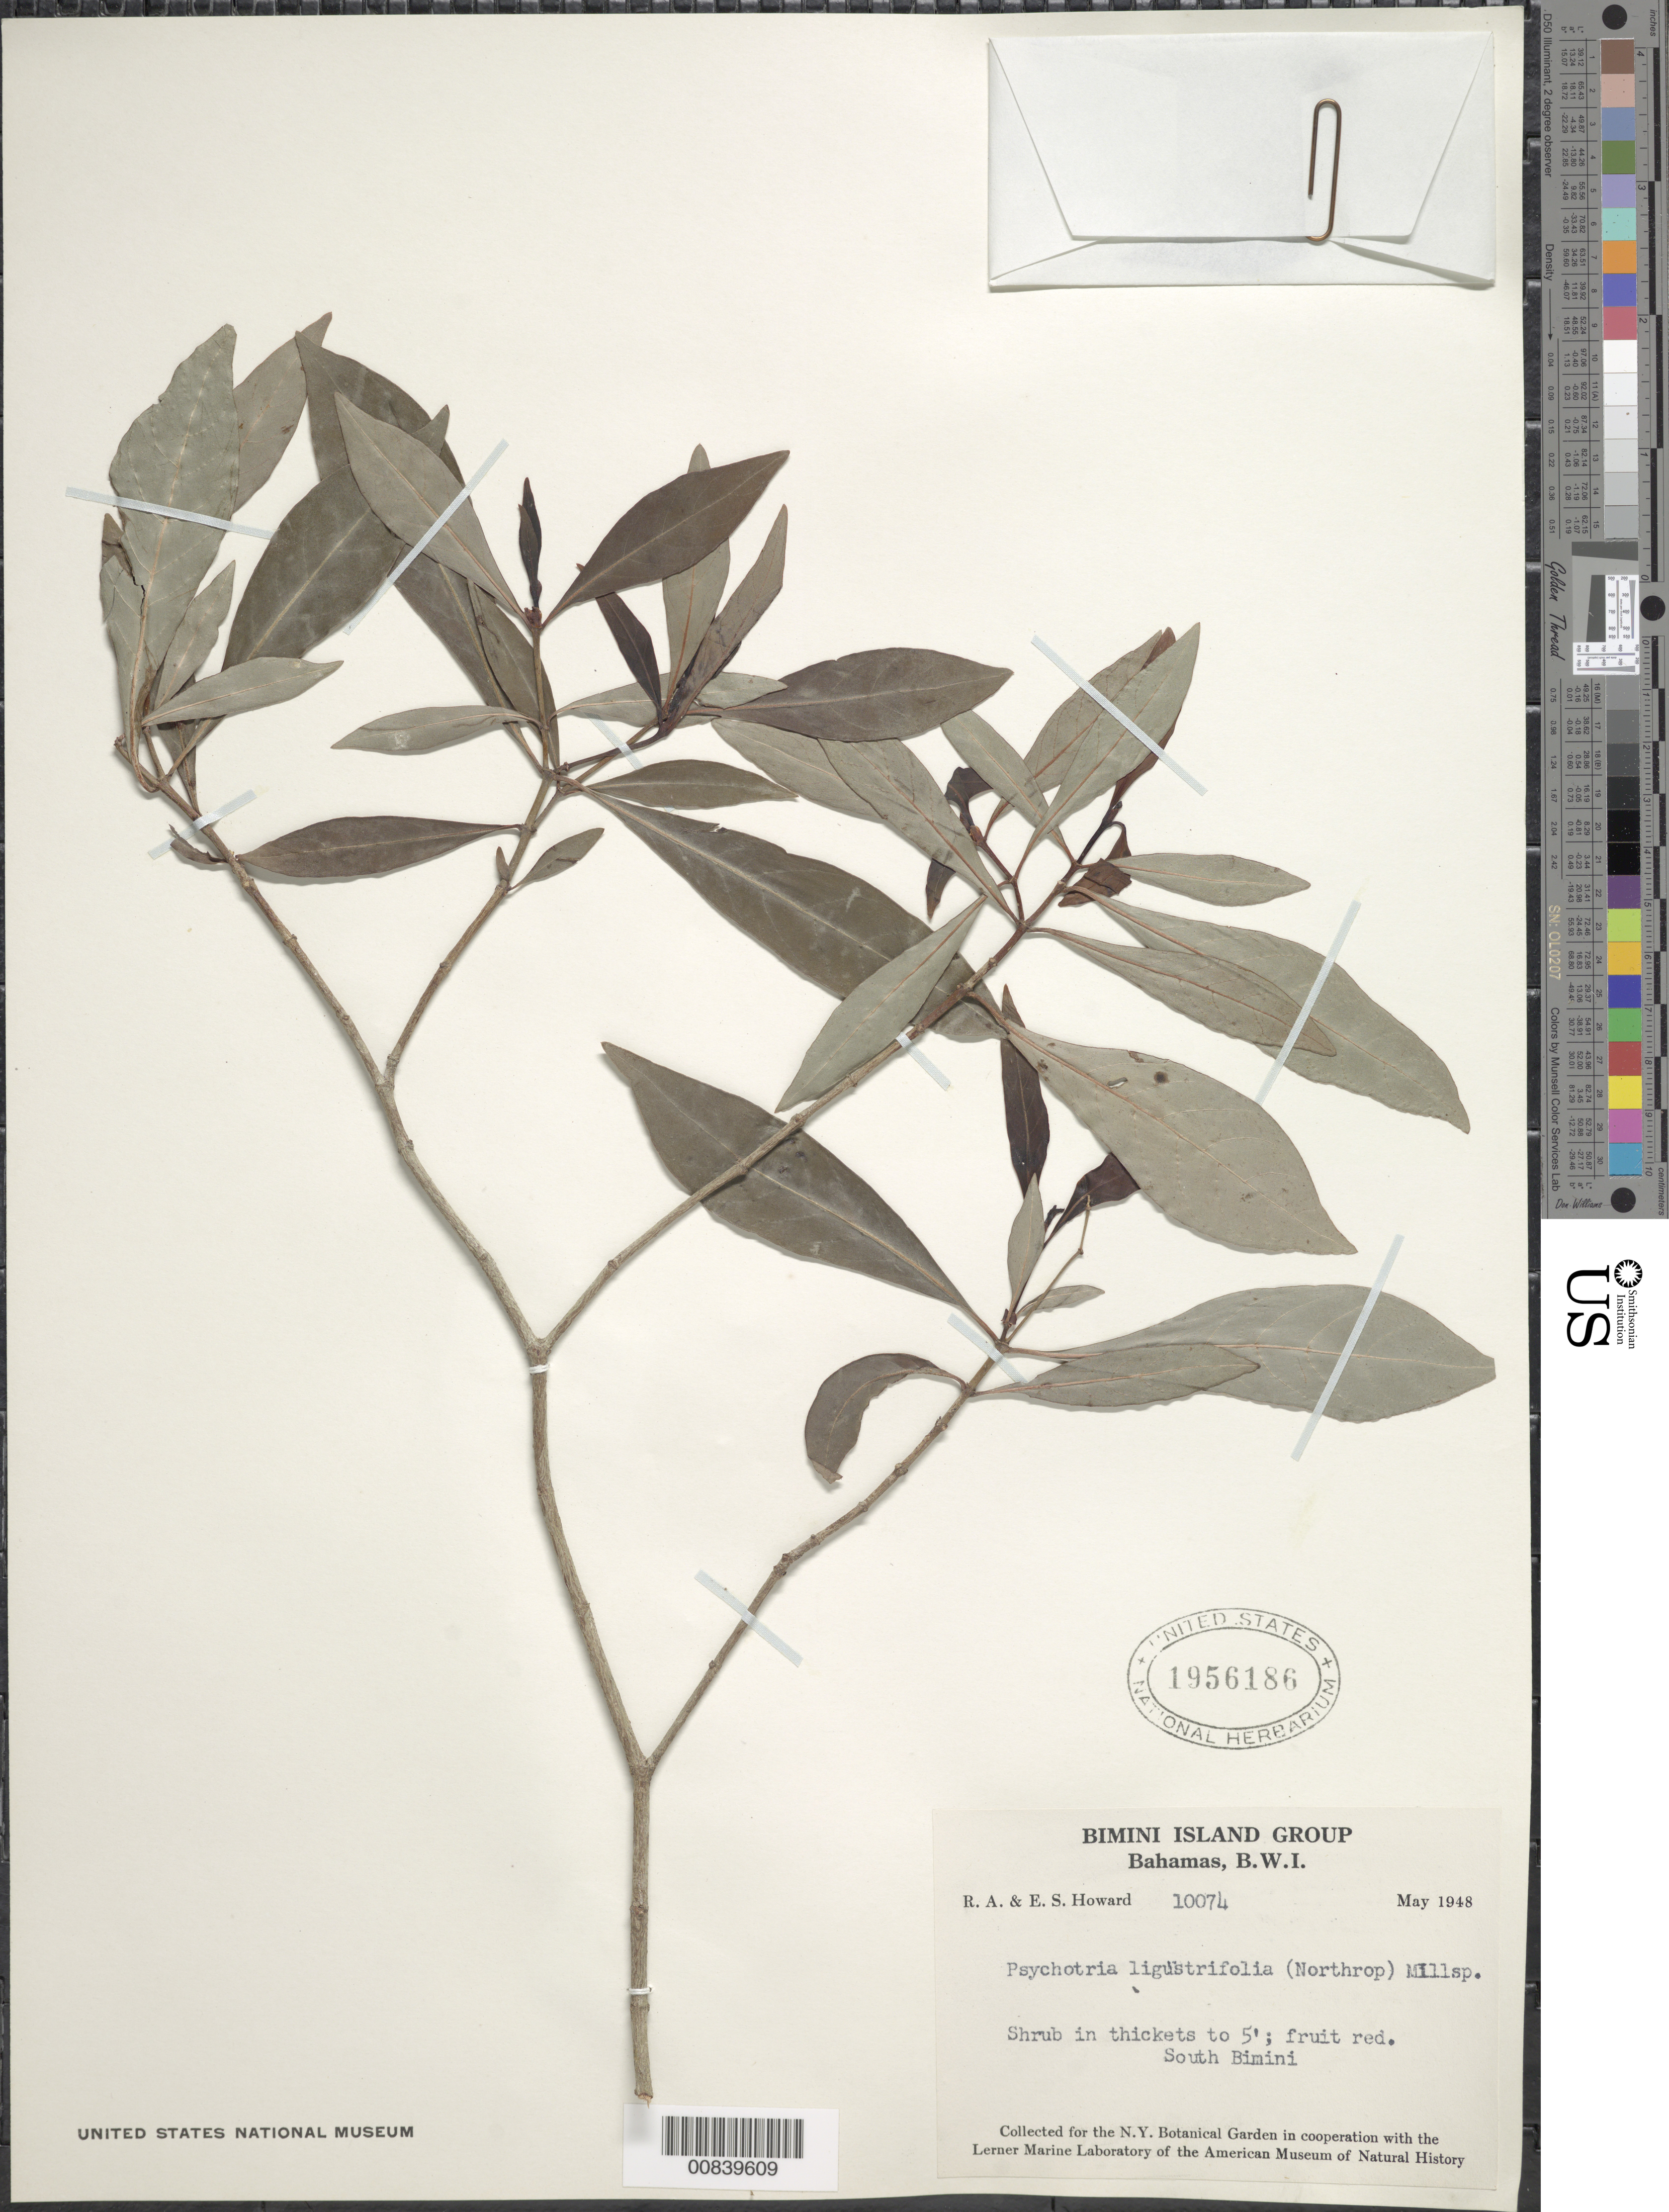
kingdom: Plantae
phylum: Tracheophyta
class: Magnoliopsida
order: Gentianales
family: Rubiaceae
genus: Psychotria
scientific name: Psychotria ligustrifolia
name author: (Northr.) Millsp.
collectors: R. A. Howard & E. S. Howard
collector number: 10074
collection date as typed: May 1948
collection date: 1948-05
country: Bahamas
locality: South Bimini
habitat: Thickets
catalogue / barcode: US 1956186